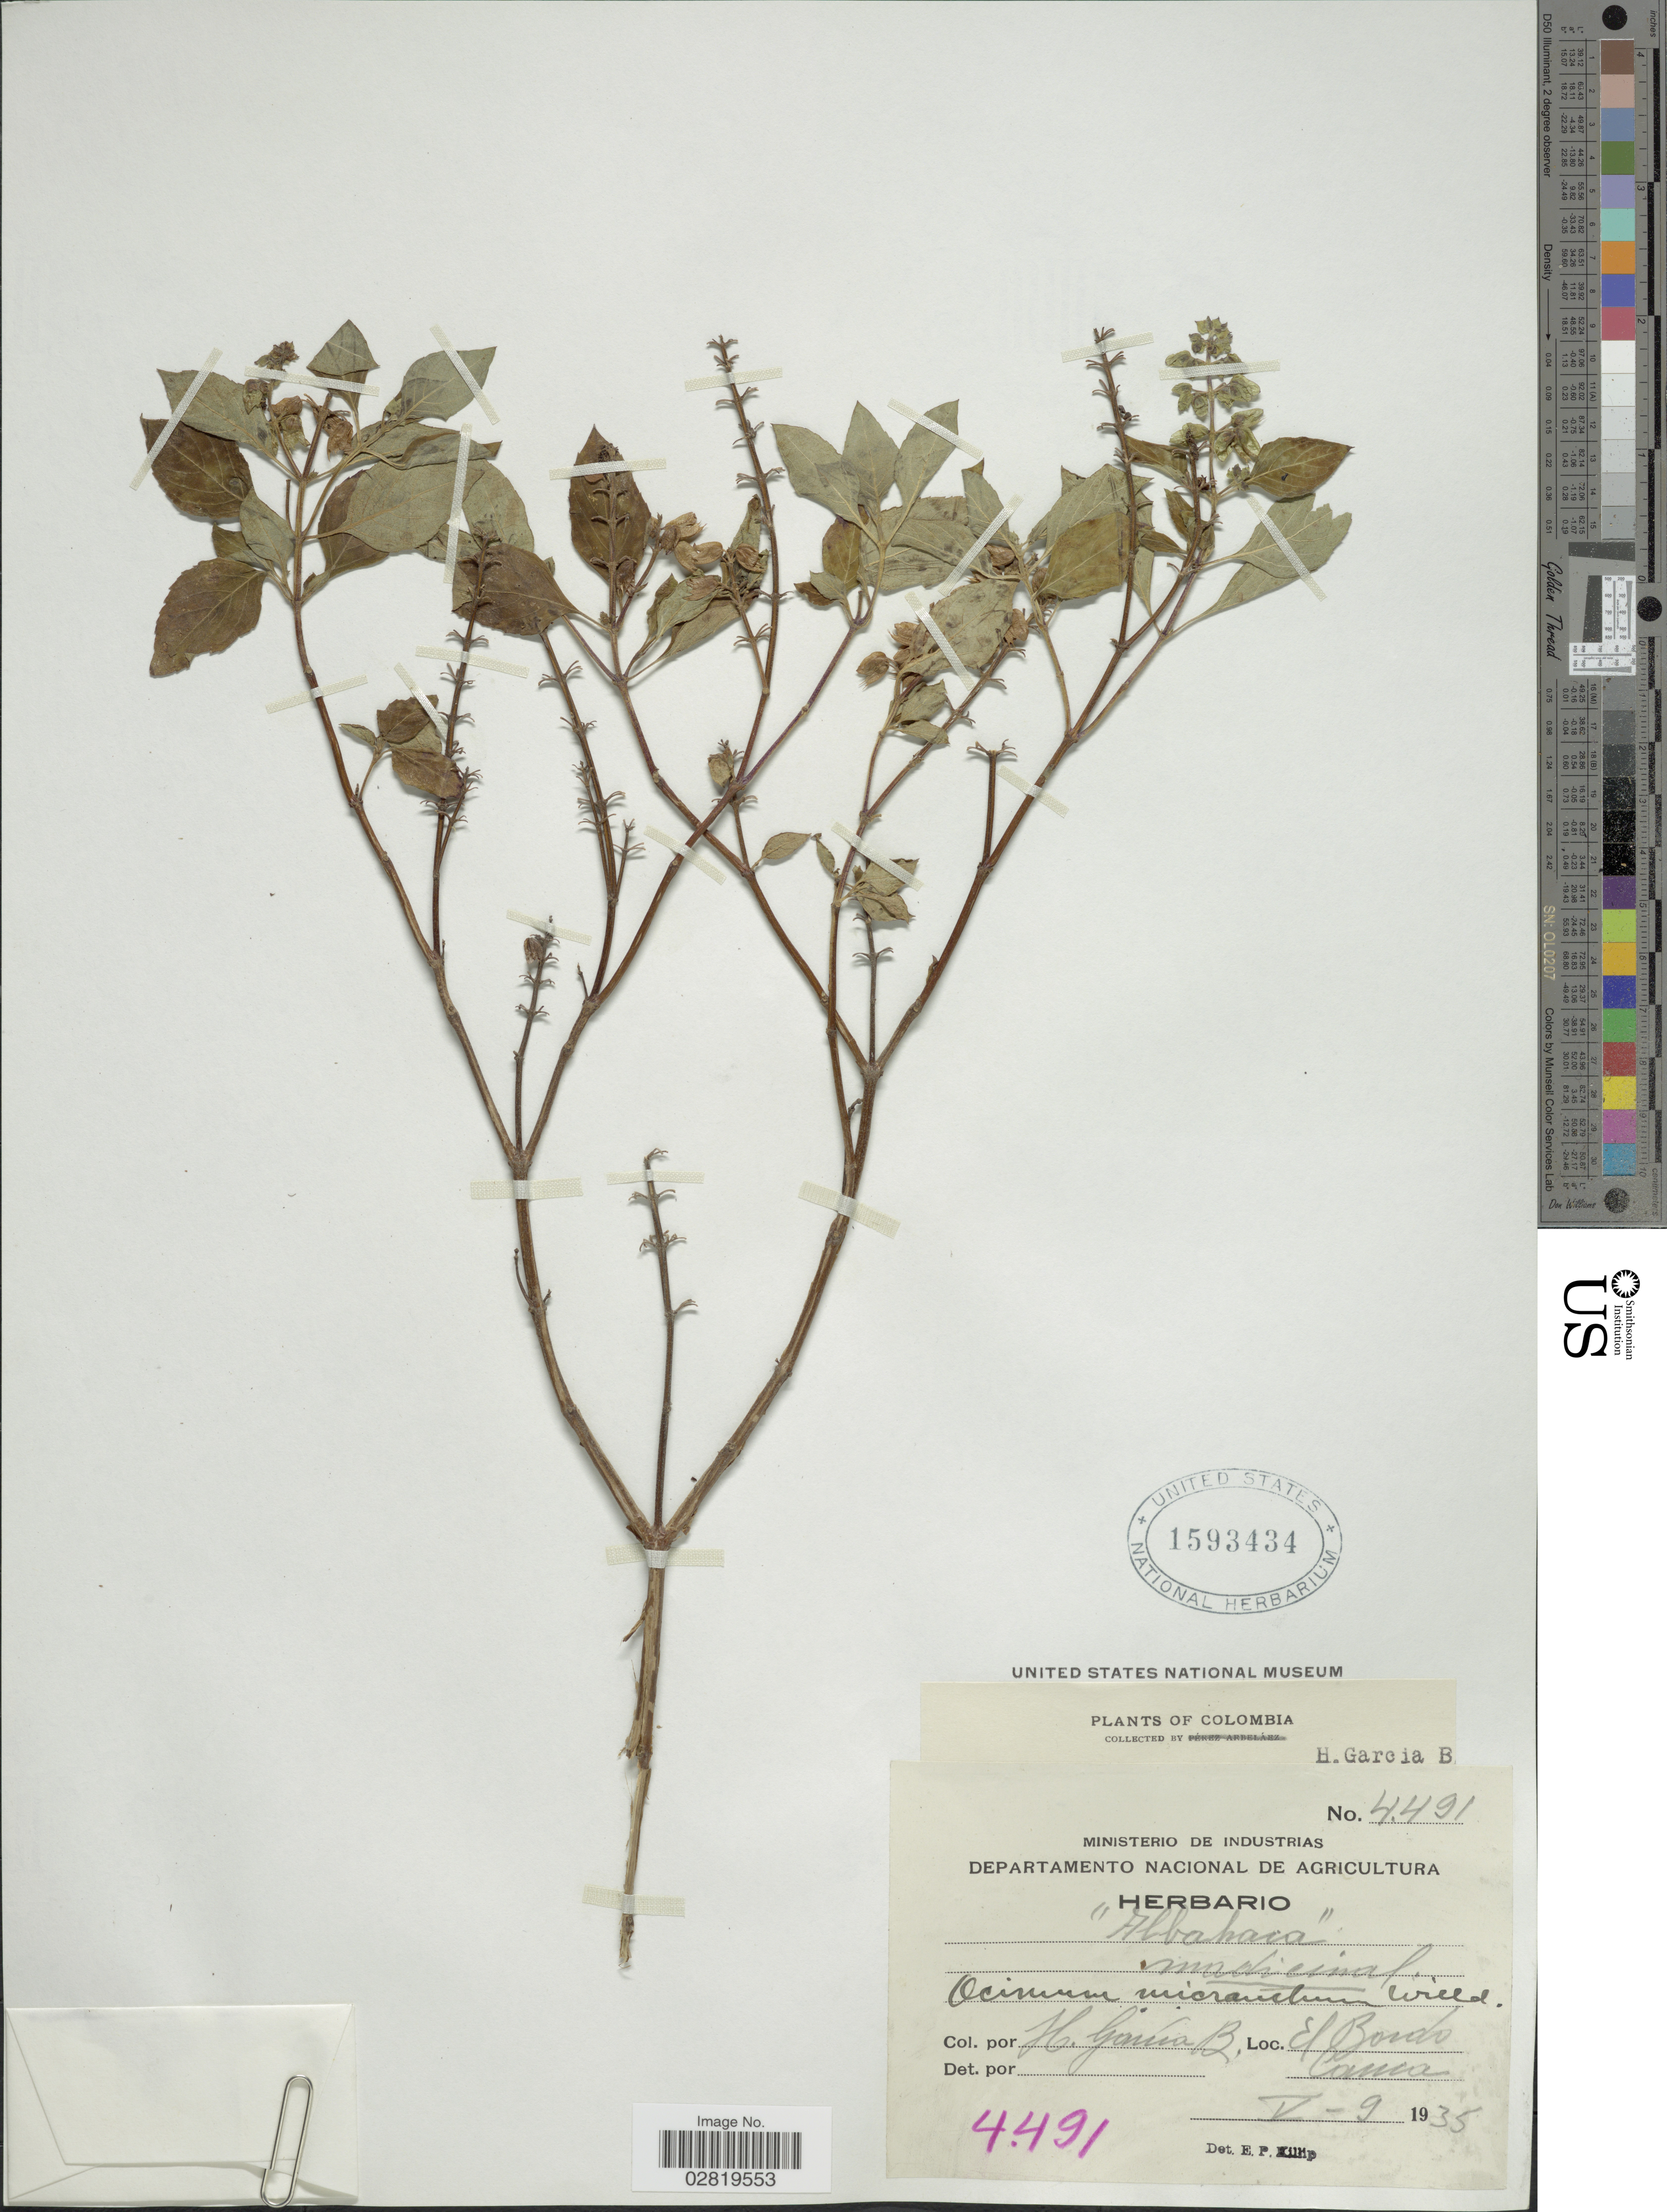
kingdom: Plantae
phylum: Tracheophyta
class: Magnoliopsida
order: Lamiales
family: Lamiaceae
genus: Ocimum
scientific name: Ocimum micranthum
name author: Willd.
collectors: H. García Barriga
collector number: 4491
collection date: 1935-05-09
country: Colombia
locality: El Bordo, Cama.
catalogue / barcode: US 1593434